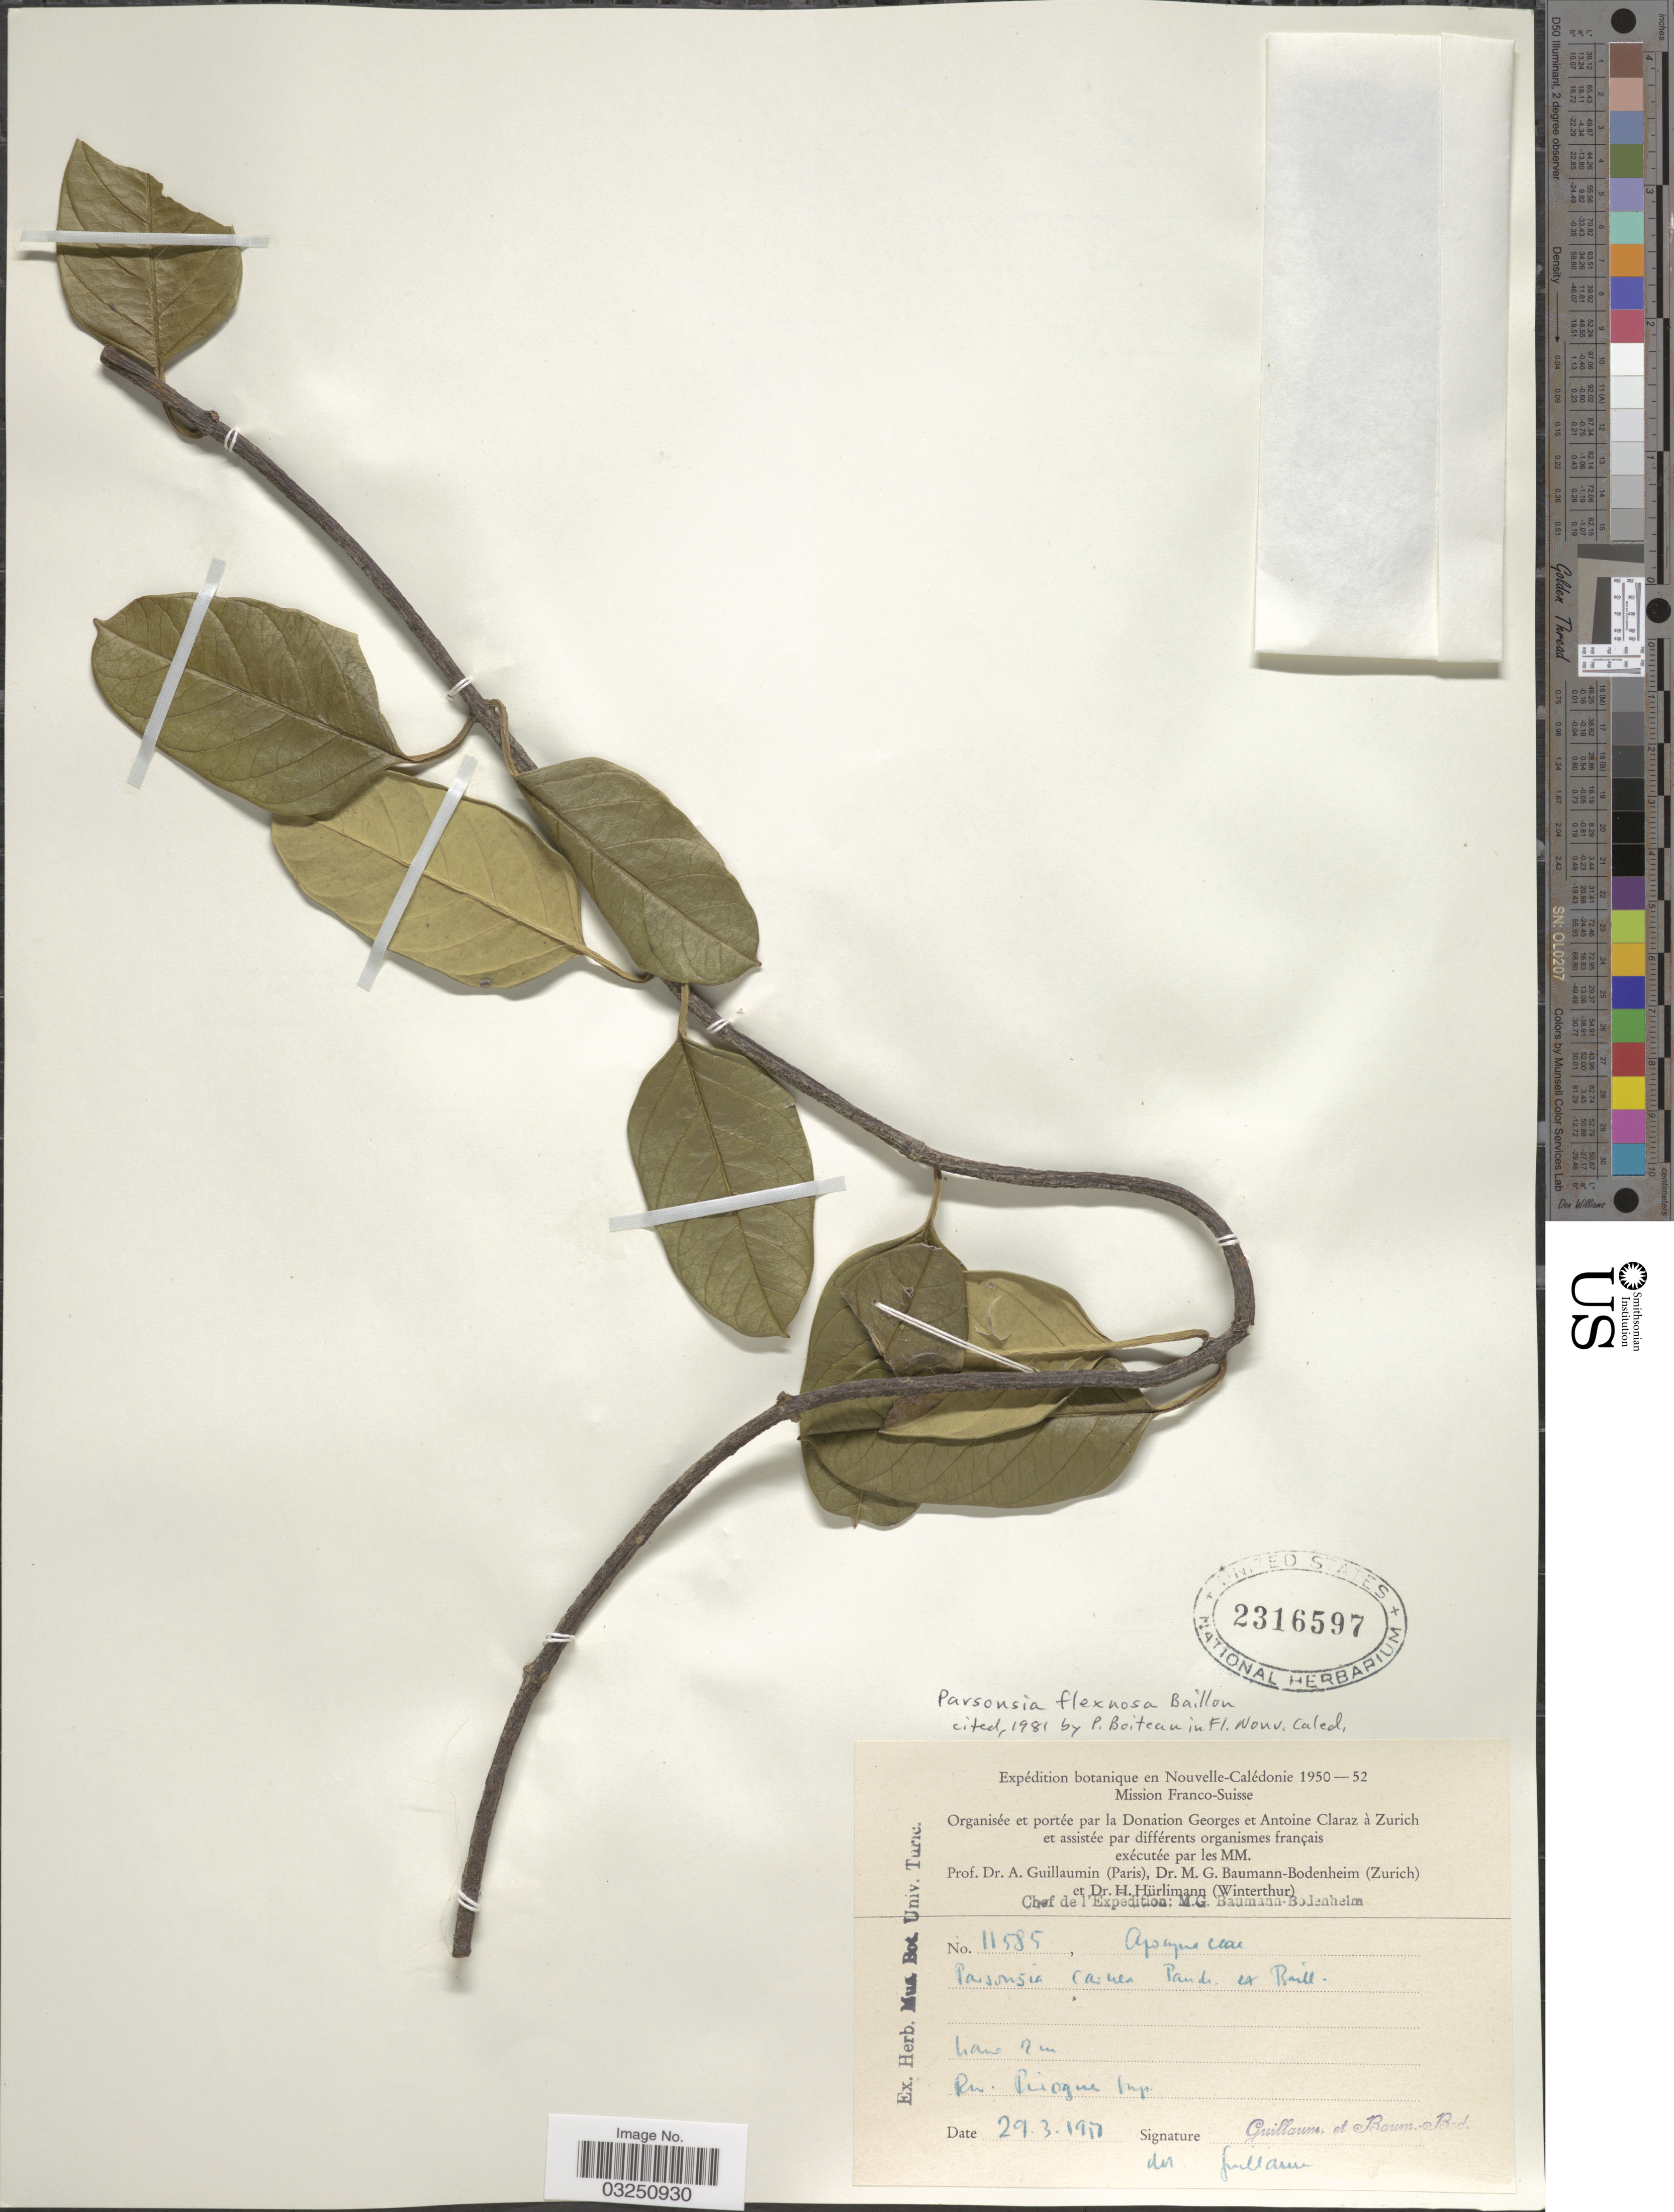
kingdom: Plantae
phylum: Tracheophyta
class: Magnoliopsida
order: Myrtales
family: Lythraceae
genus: Parsonsia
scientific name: Parsonsia flexuosa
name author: Baill.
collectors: A. Guillaumin & M. G. Baumann-Bodenheim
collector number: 11585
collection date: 1950-03-29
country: New Caledonia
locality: Nouvelle-Calédonie. Riv. Pirogue Sup [interpreted].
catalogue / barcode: US 2316597